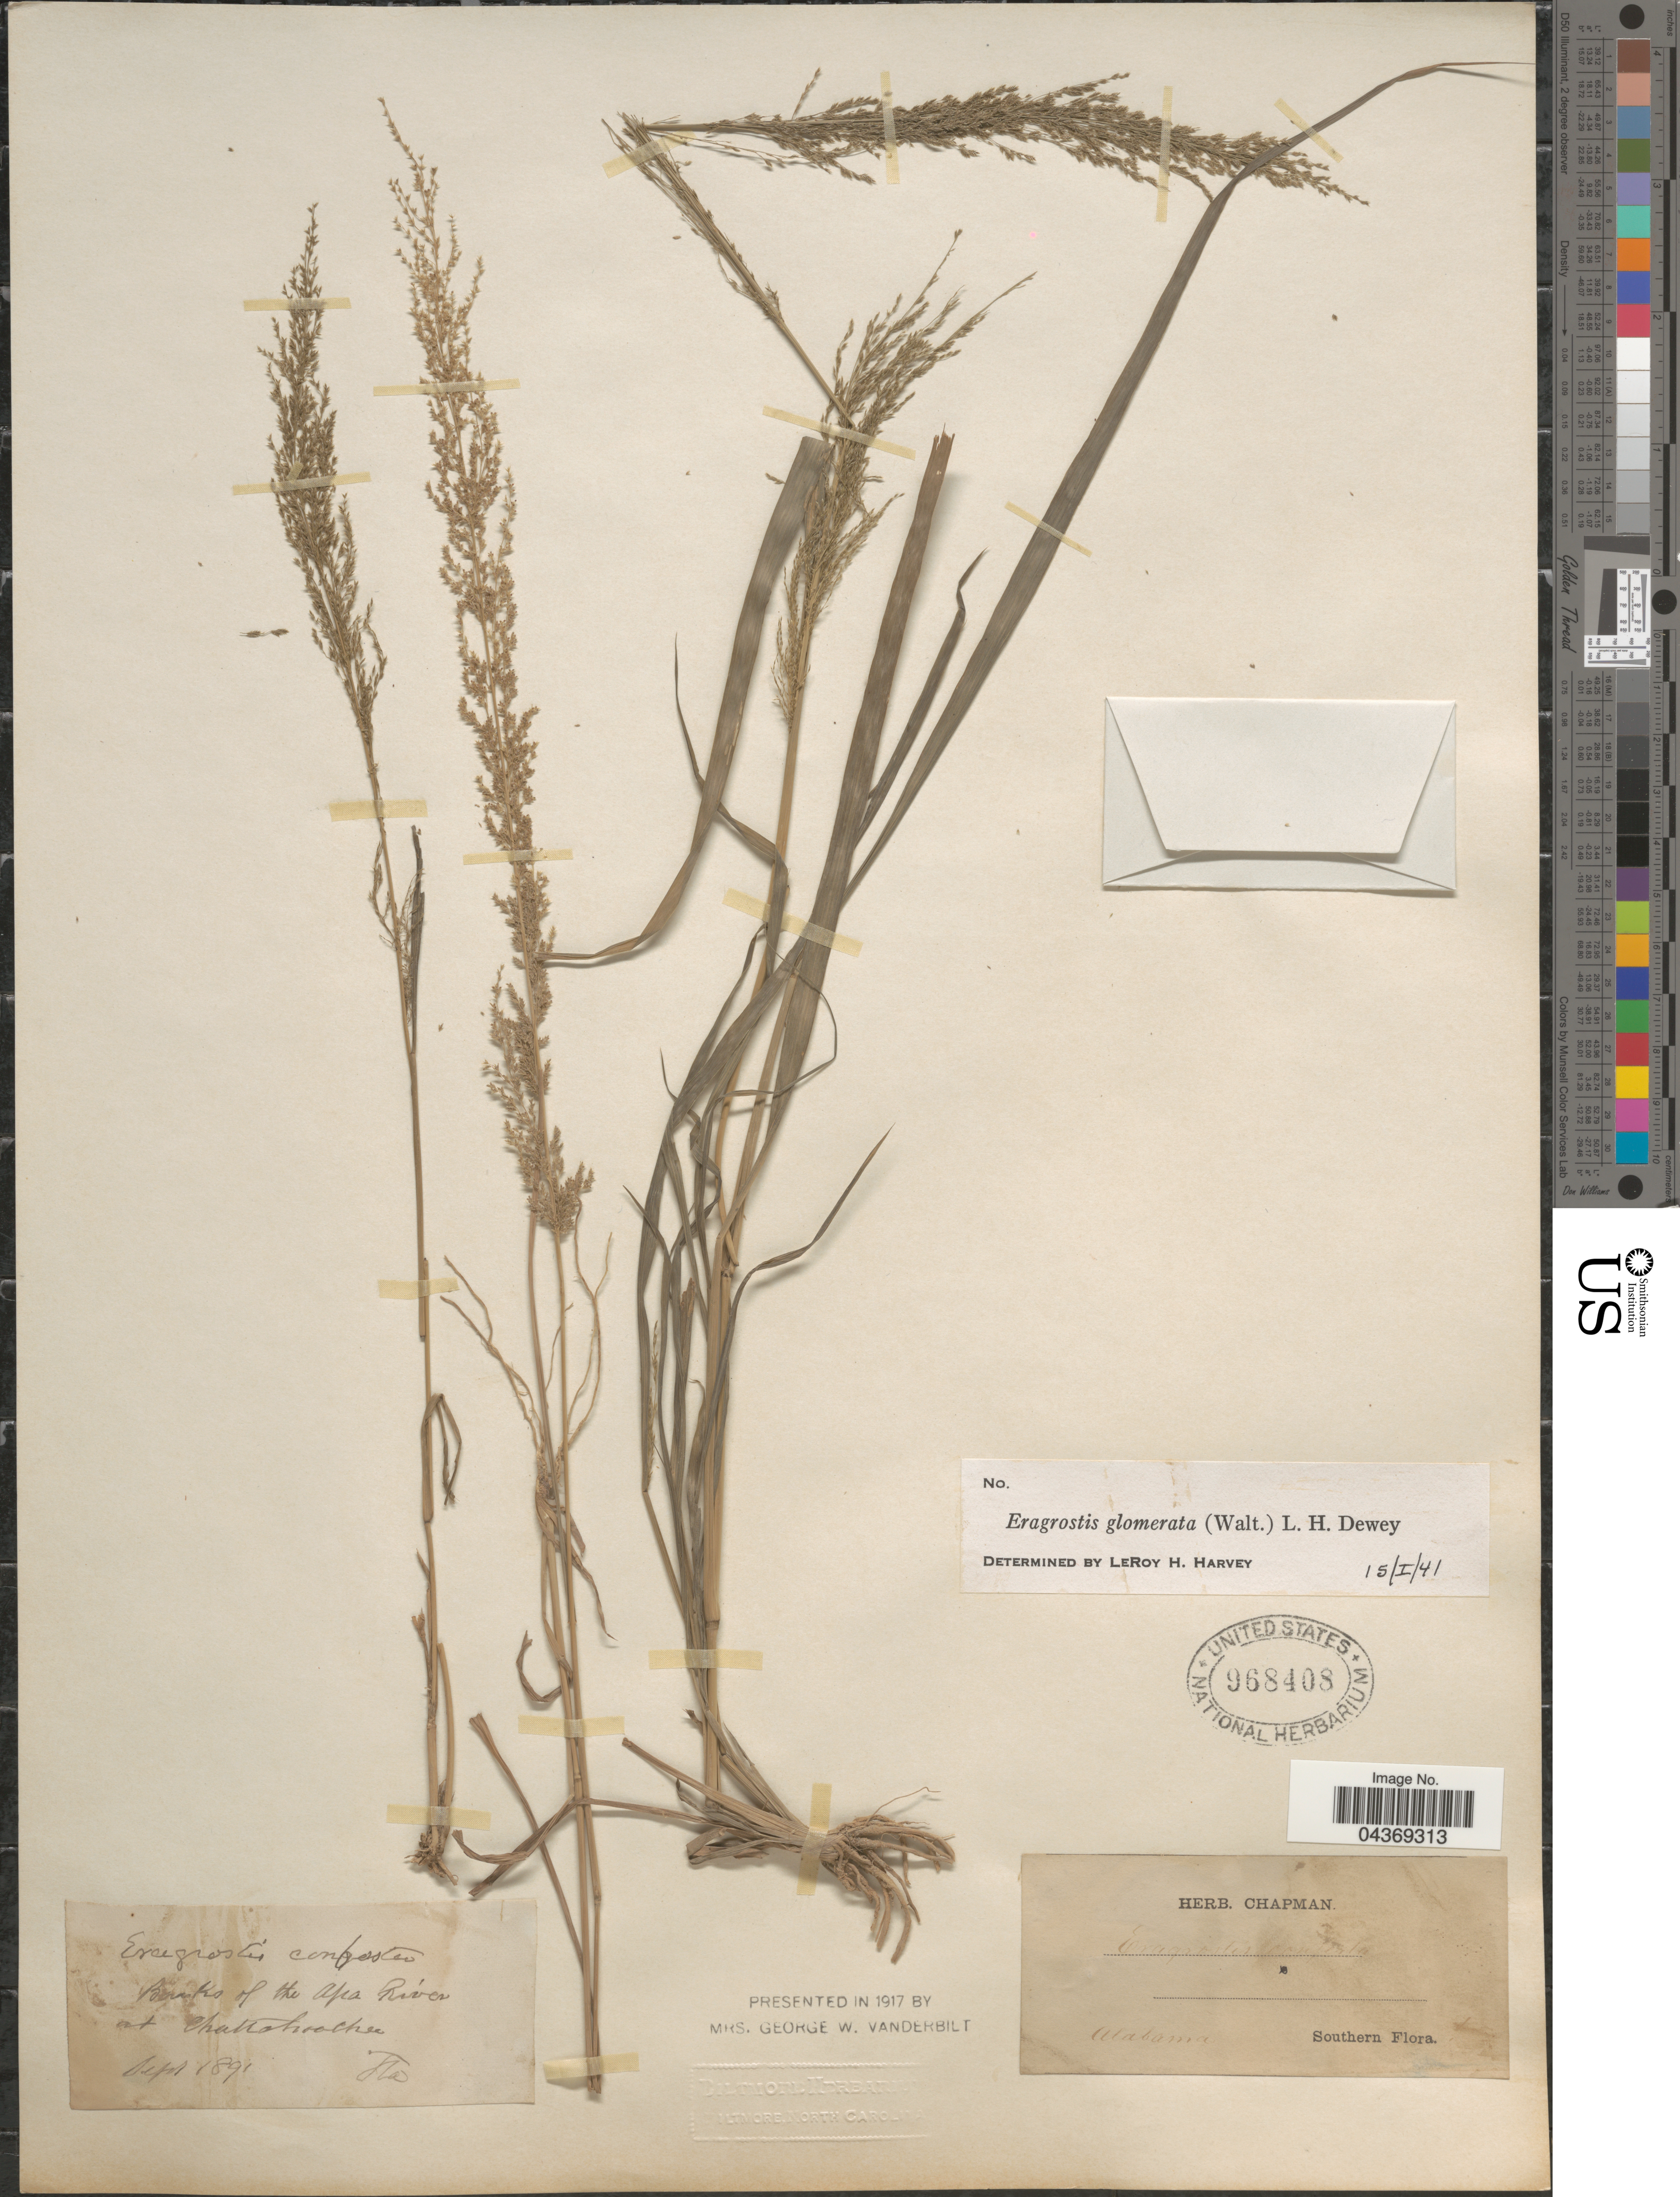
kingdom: Plantae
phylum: Tracheophyta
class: Liliopsida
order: Poales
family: Poaceae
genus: Eragrostis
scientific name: Eragrostis japonica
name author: (Thunb.) Trin.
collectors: ex herb. Chapman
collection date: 1891-09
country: United States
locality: Southern. Alabama. Banks of the Apa River at Chattahoochee. Fla.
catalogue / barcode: US 968408